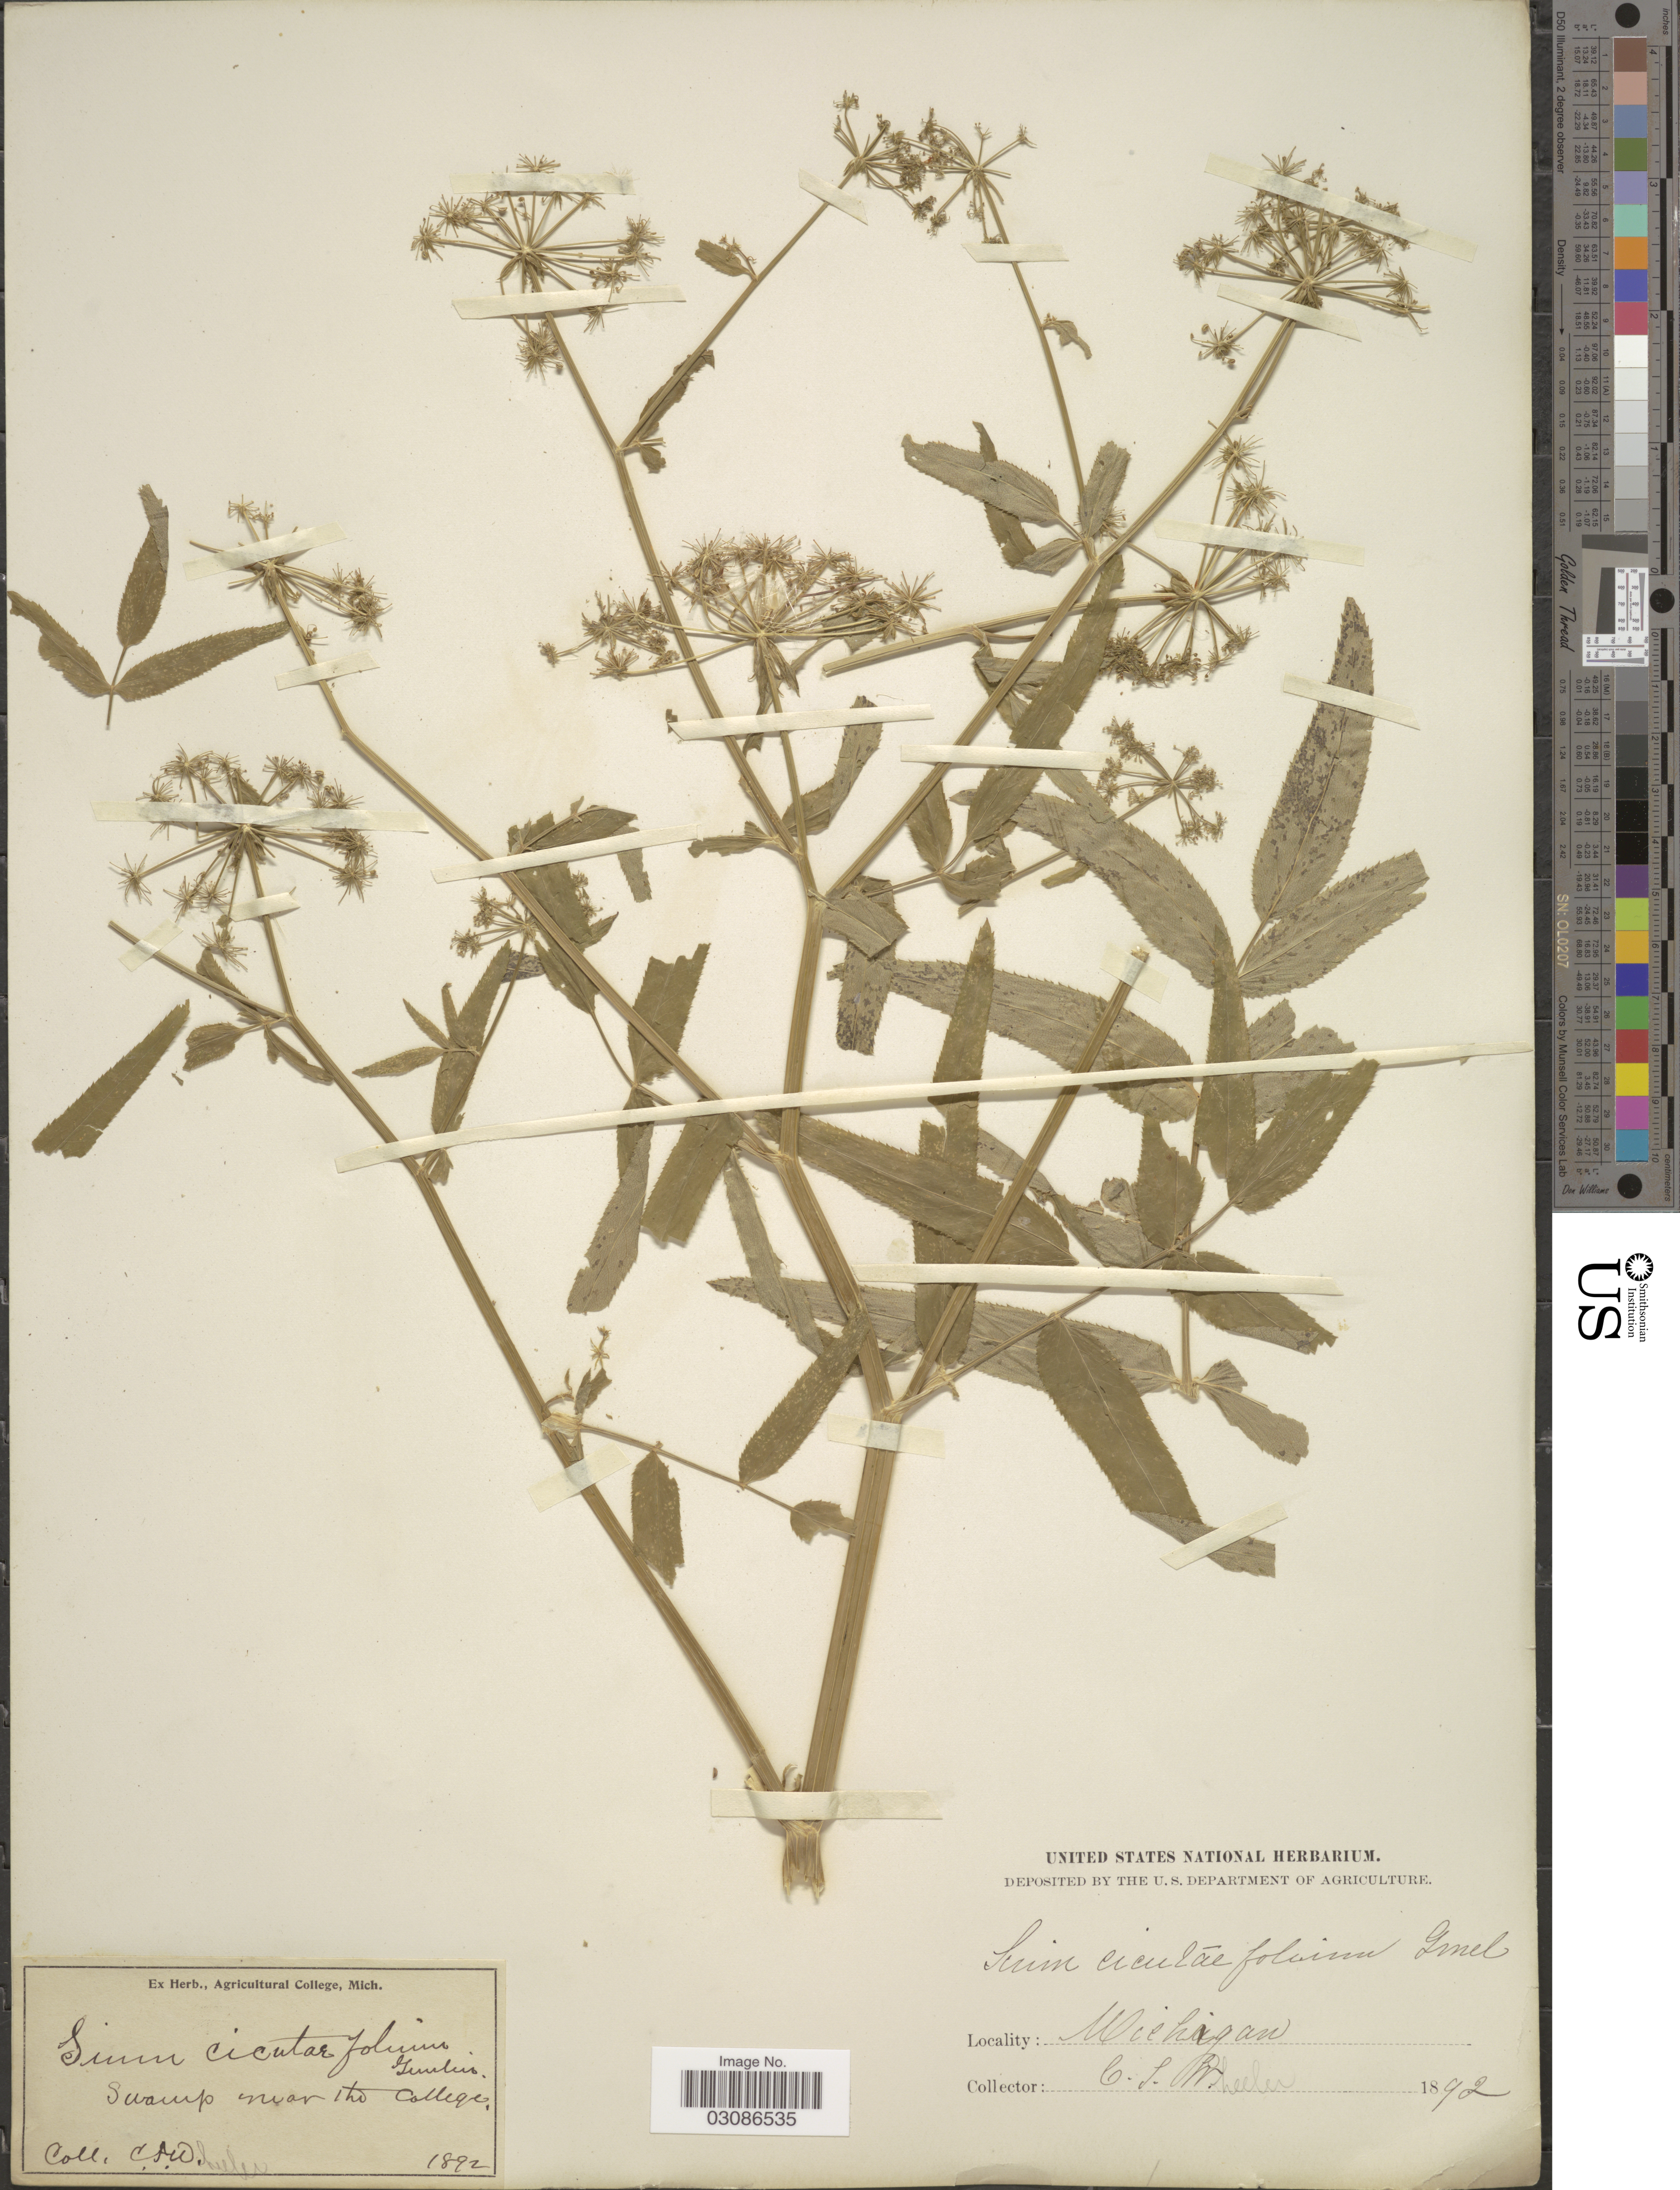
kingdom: Plantae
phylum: Tracheophyta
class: Magnoliopsida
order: Apiales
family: Apiaceae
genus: Sium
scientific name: Sium suave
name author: Walter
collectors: C. Wheeler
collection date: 1892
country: United States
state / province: Michigan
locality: Swamp near the College.